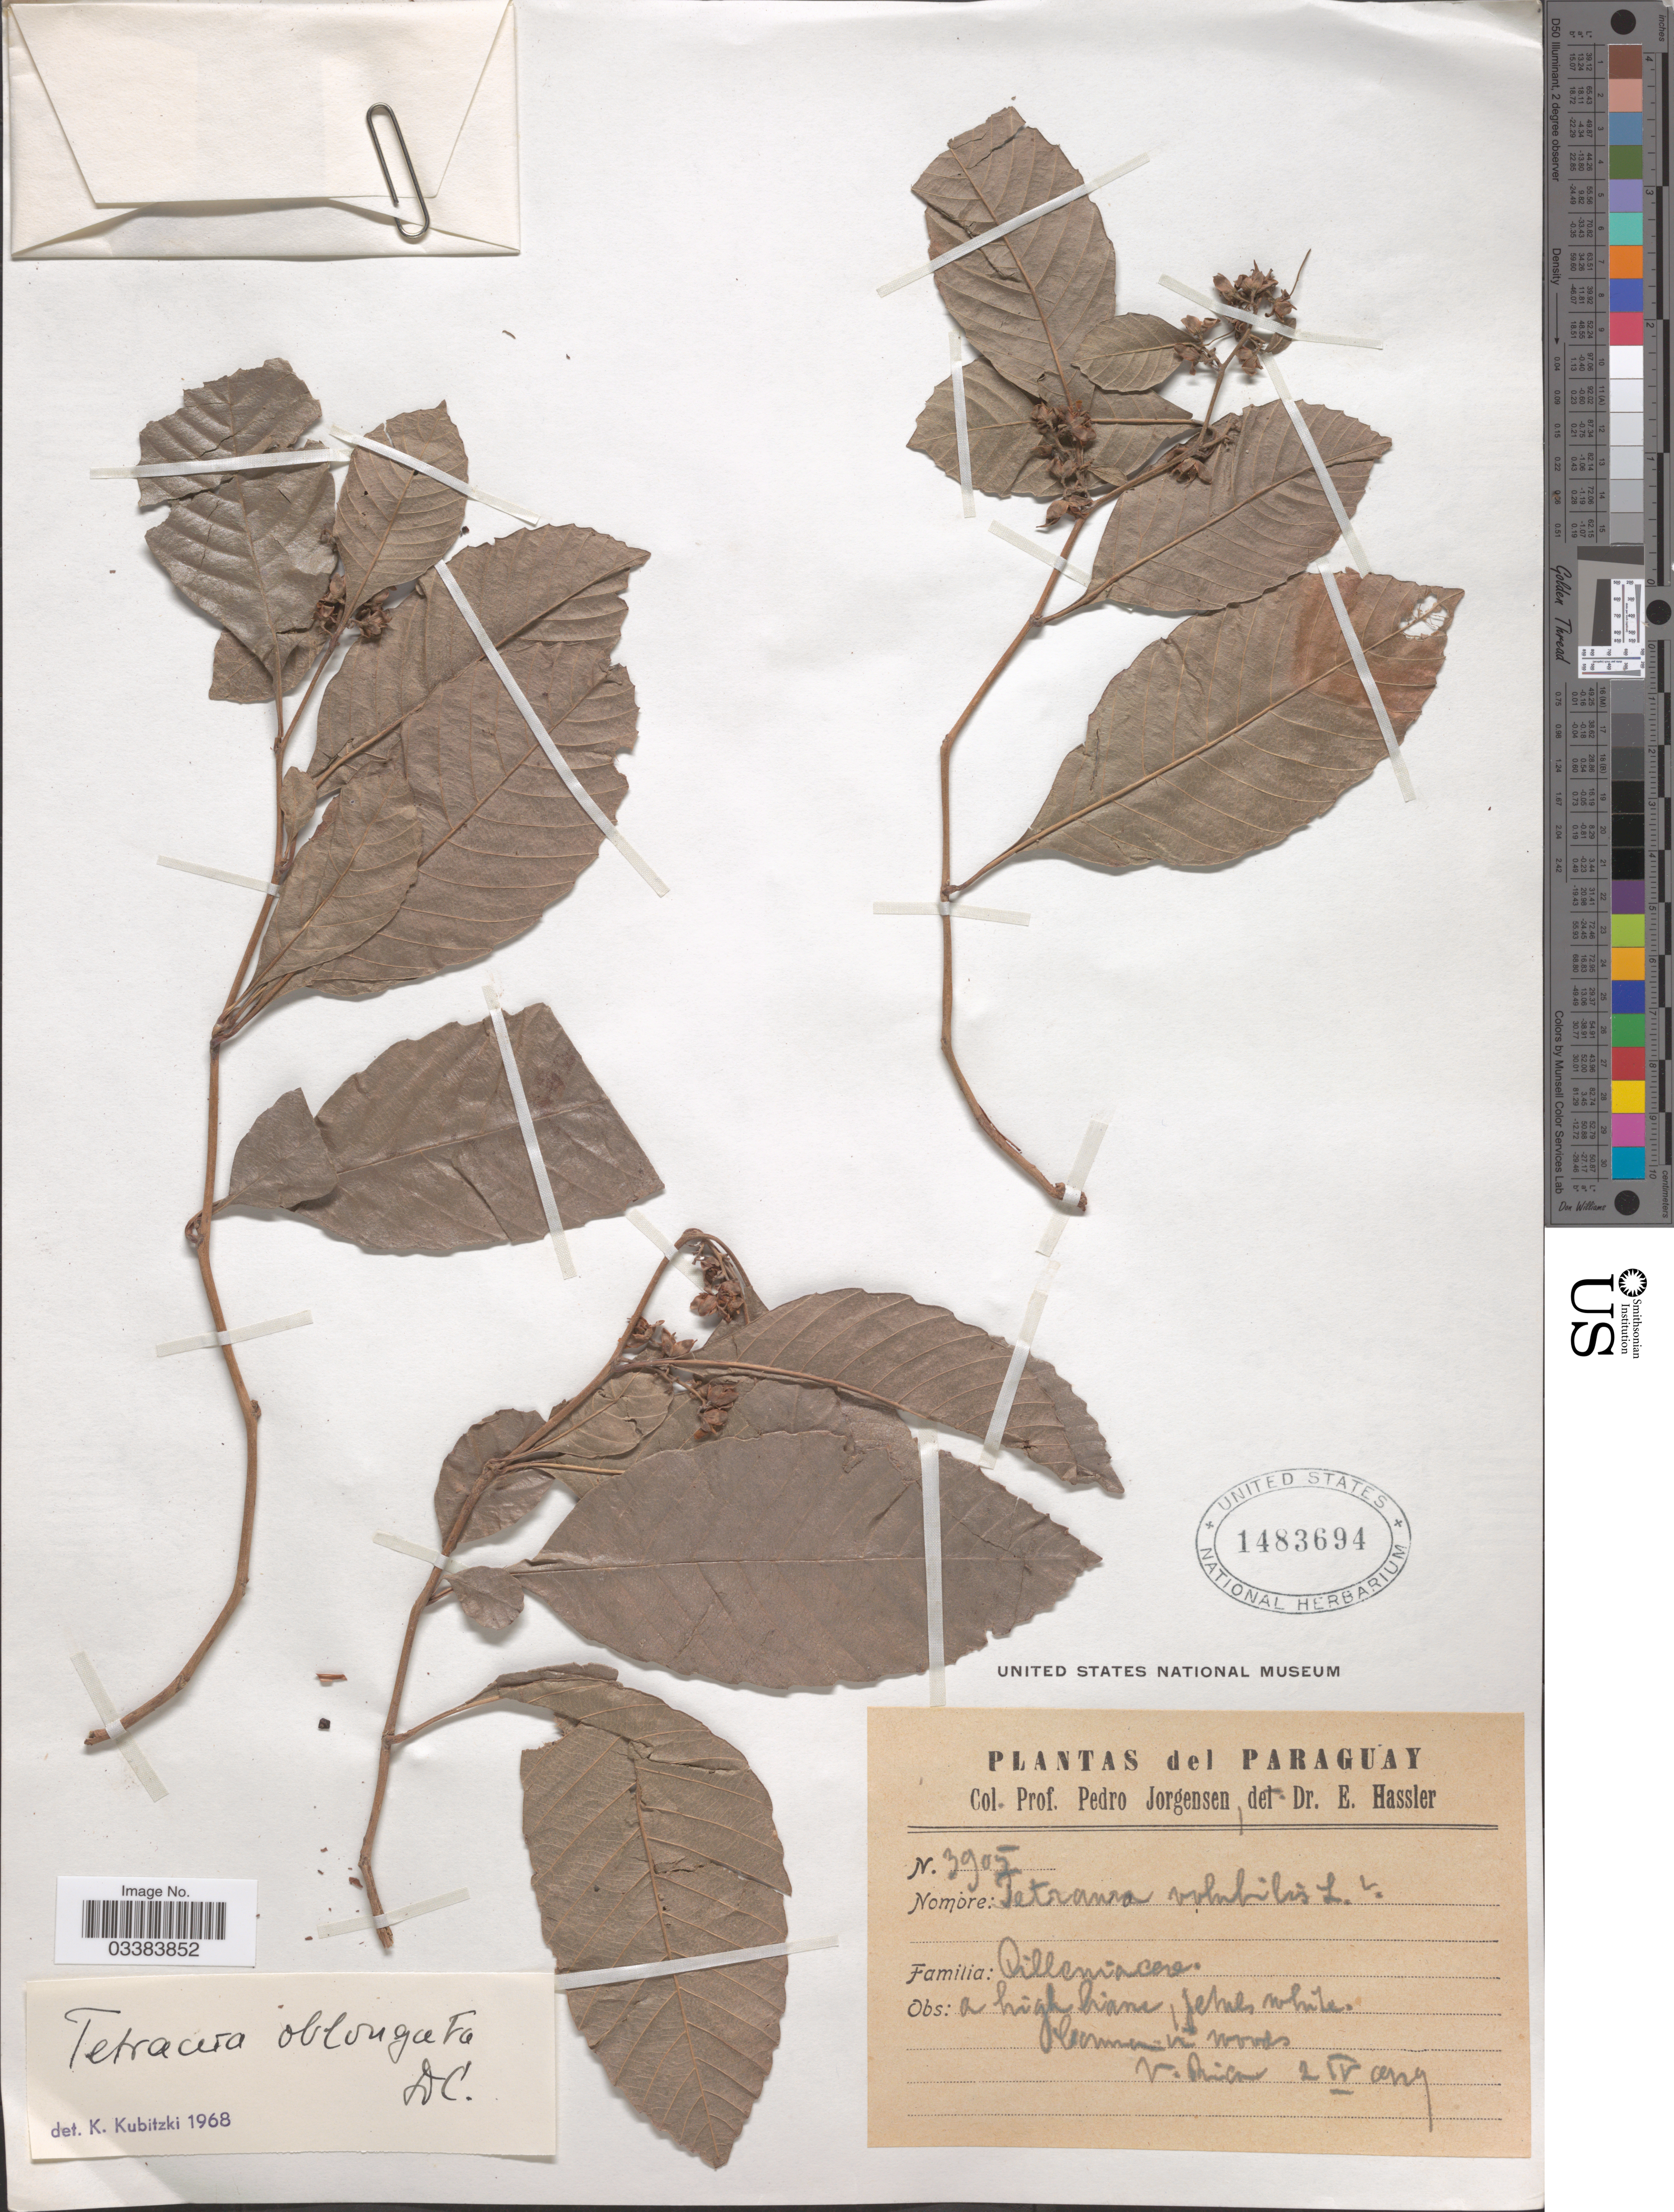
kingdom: Plantae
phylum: Tracheophyta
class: Magnoliopsida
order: Dilleniales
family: Dilleniaceae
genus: Tetracera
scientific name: Tetracera oblongata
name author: DC.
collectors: P. Jörgensen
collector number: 3905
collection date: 1929-04-02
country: Paraguay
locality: V. Rica.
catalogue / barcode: US 1483694